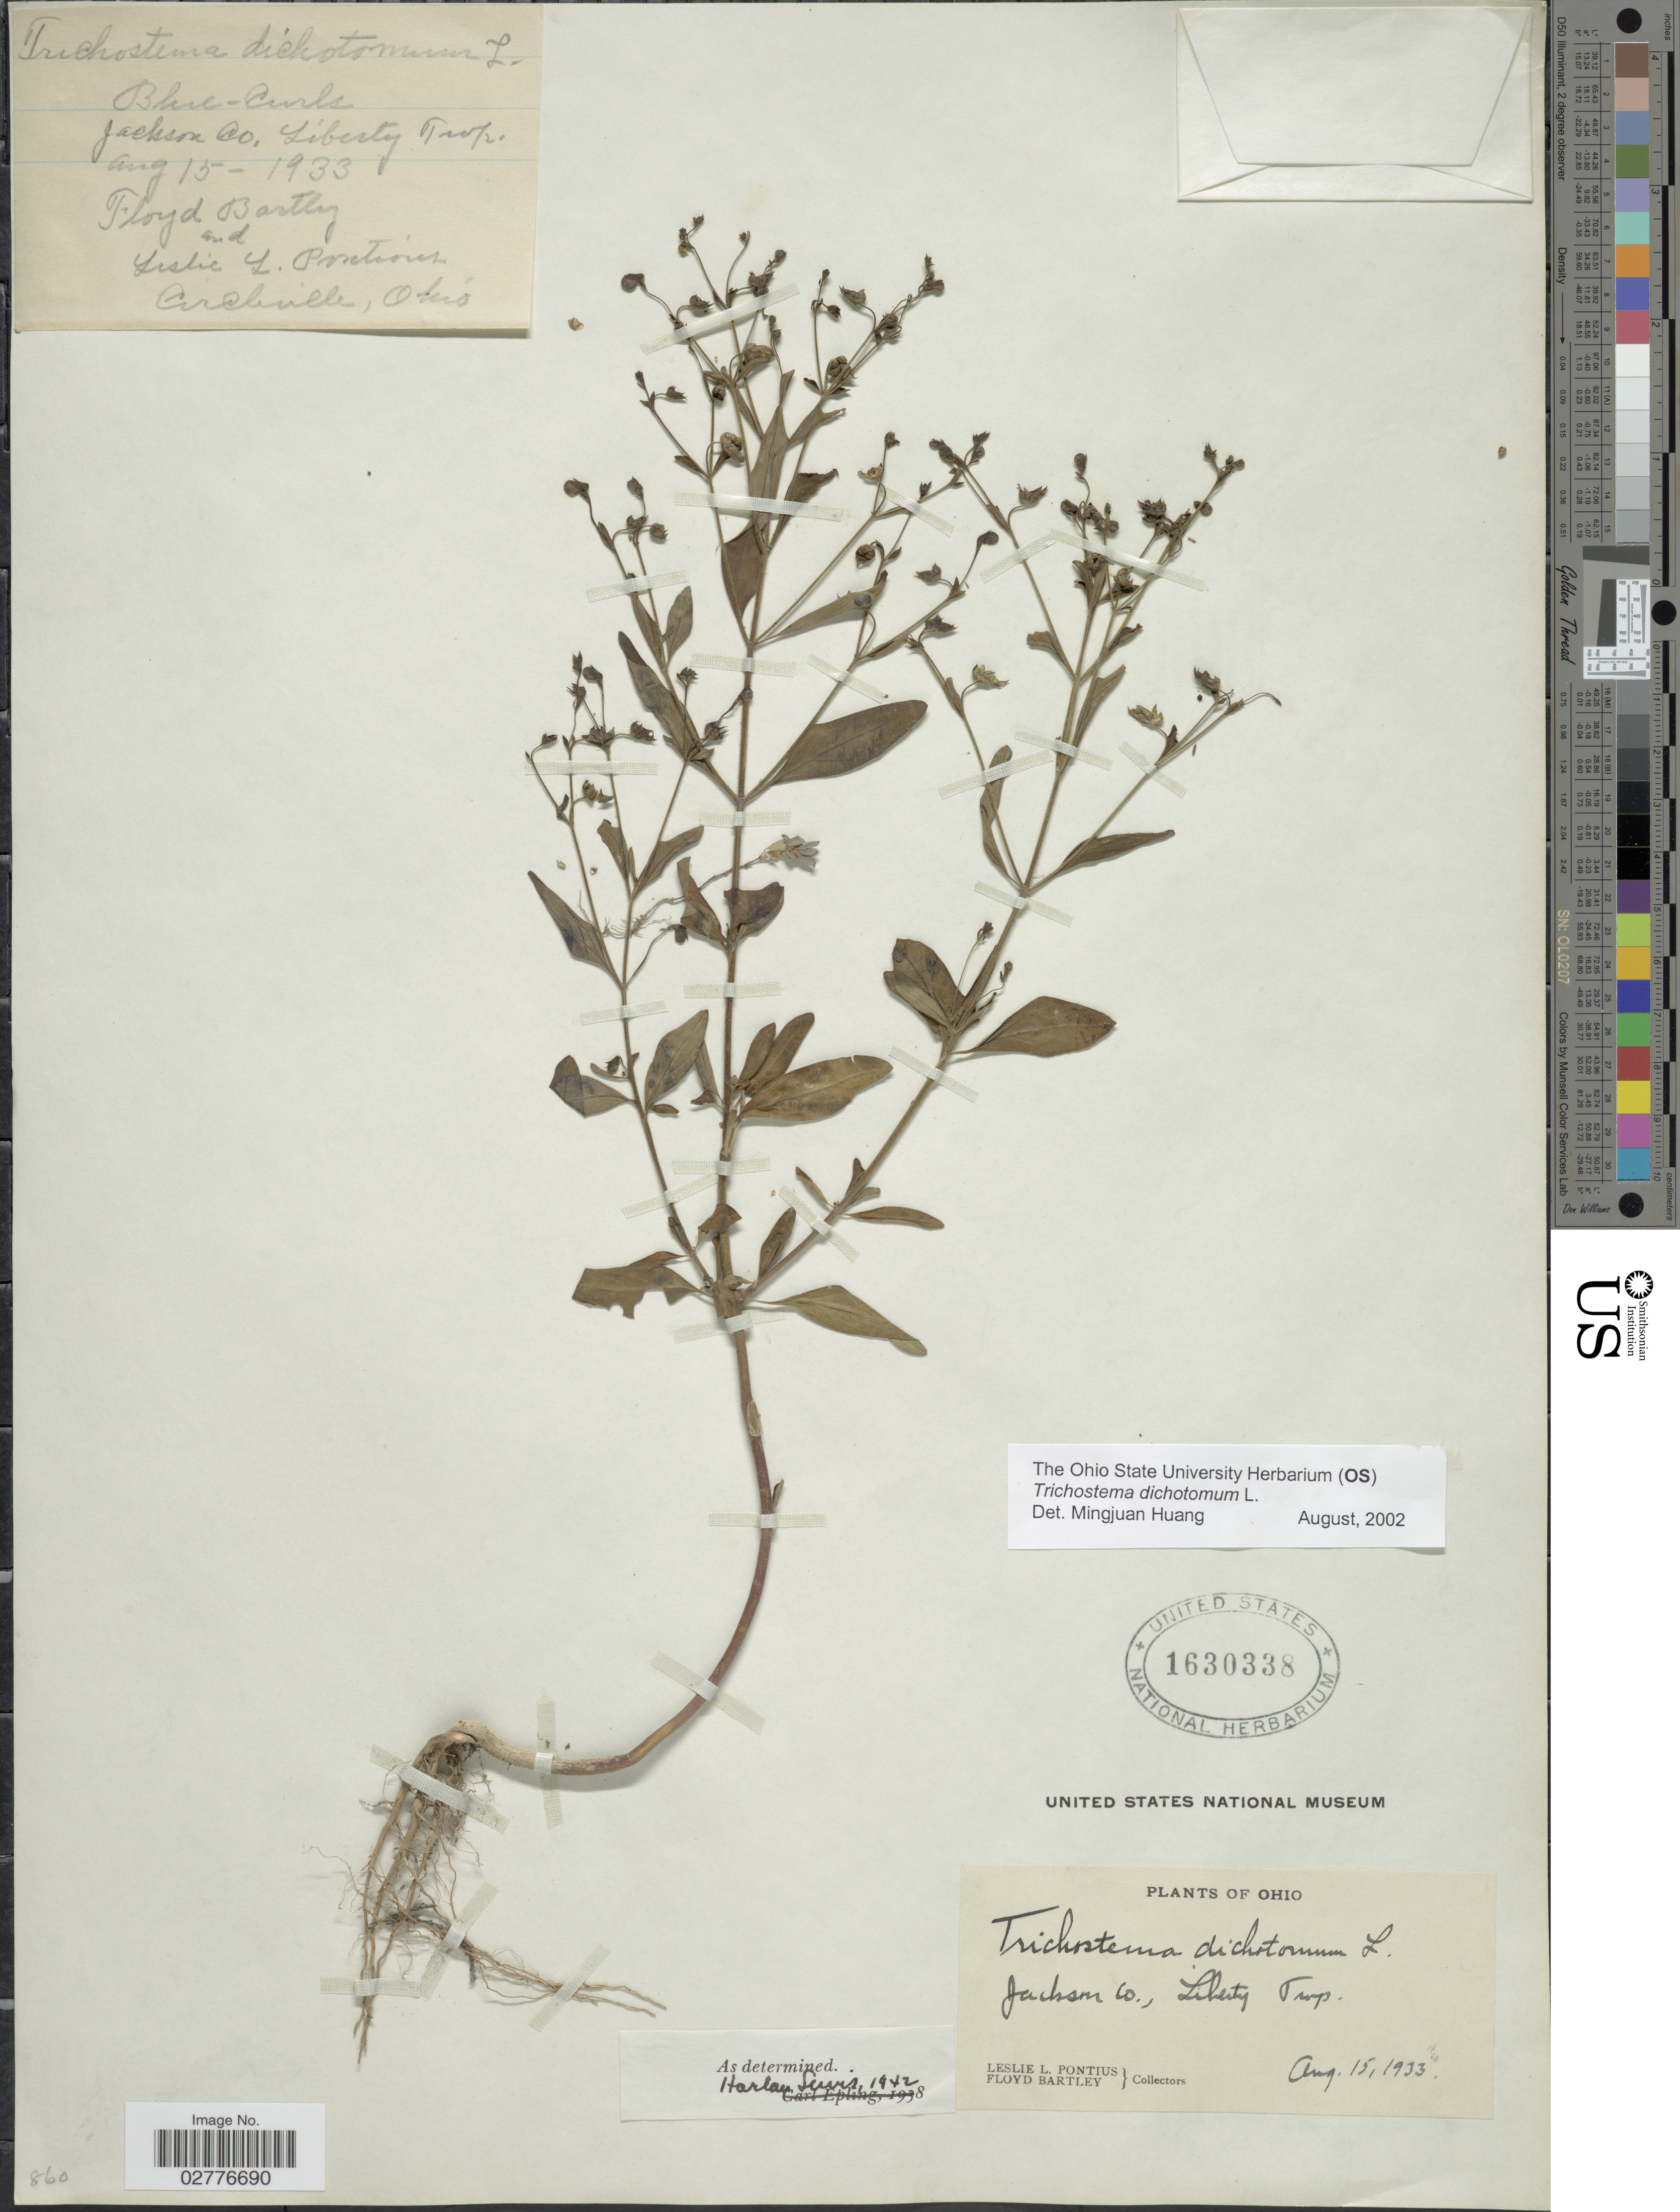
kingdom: Plantae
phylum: Tracheophyta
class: Magnoliopsida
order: Lamiales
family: Lamiaceae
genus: Trichostema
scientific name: Trichostema dichotomum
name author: L.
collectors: L. Pontius & F. Bartley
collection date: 1933-08-15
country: United States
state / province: Ohio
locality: Jackson Co., Liberty Twp.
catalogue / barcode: US 1630338